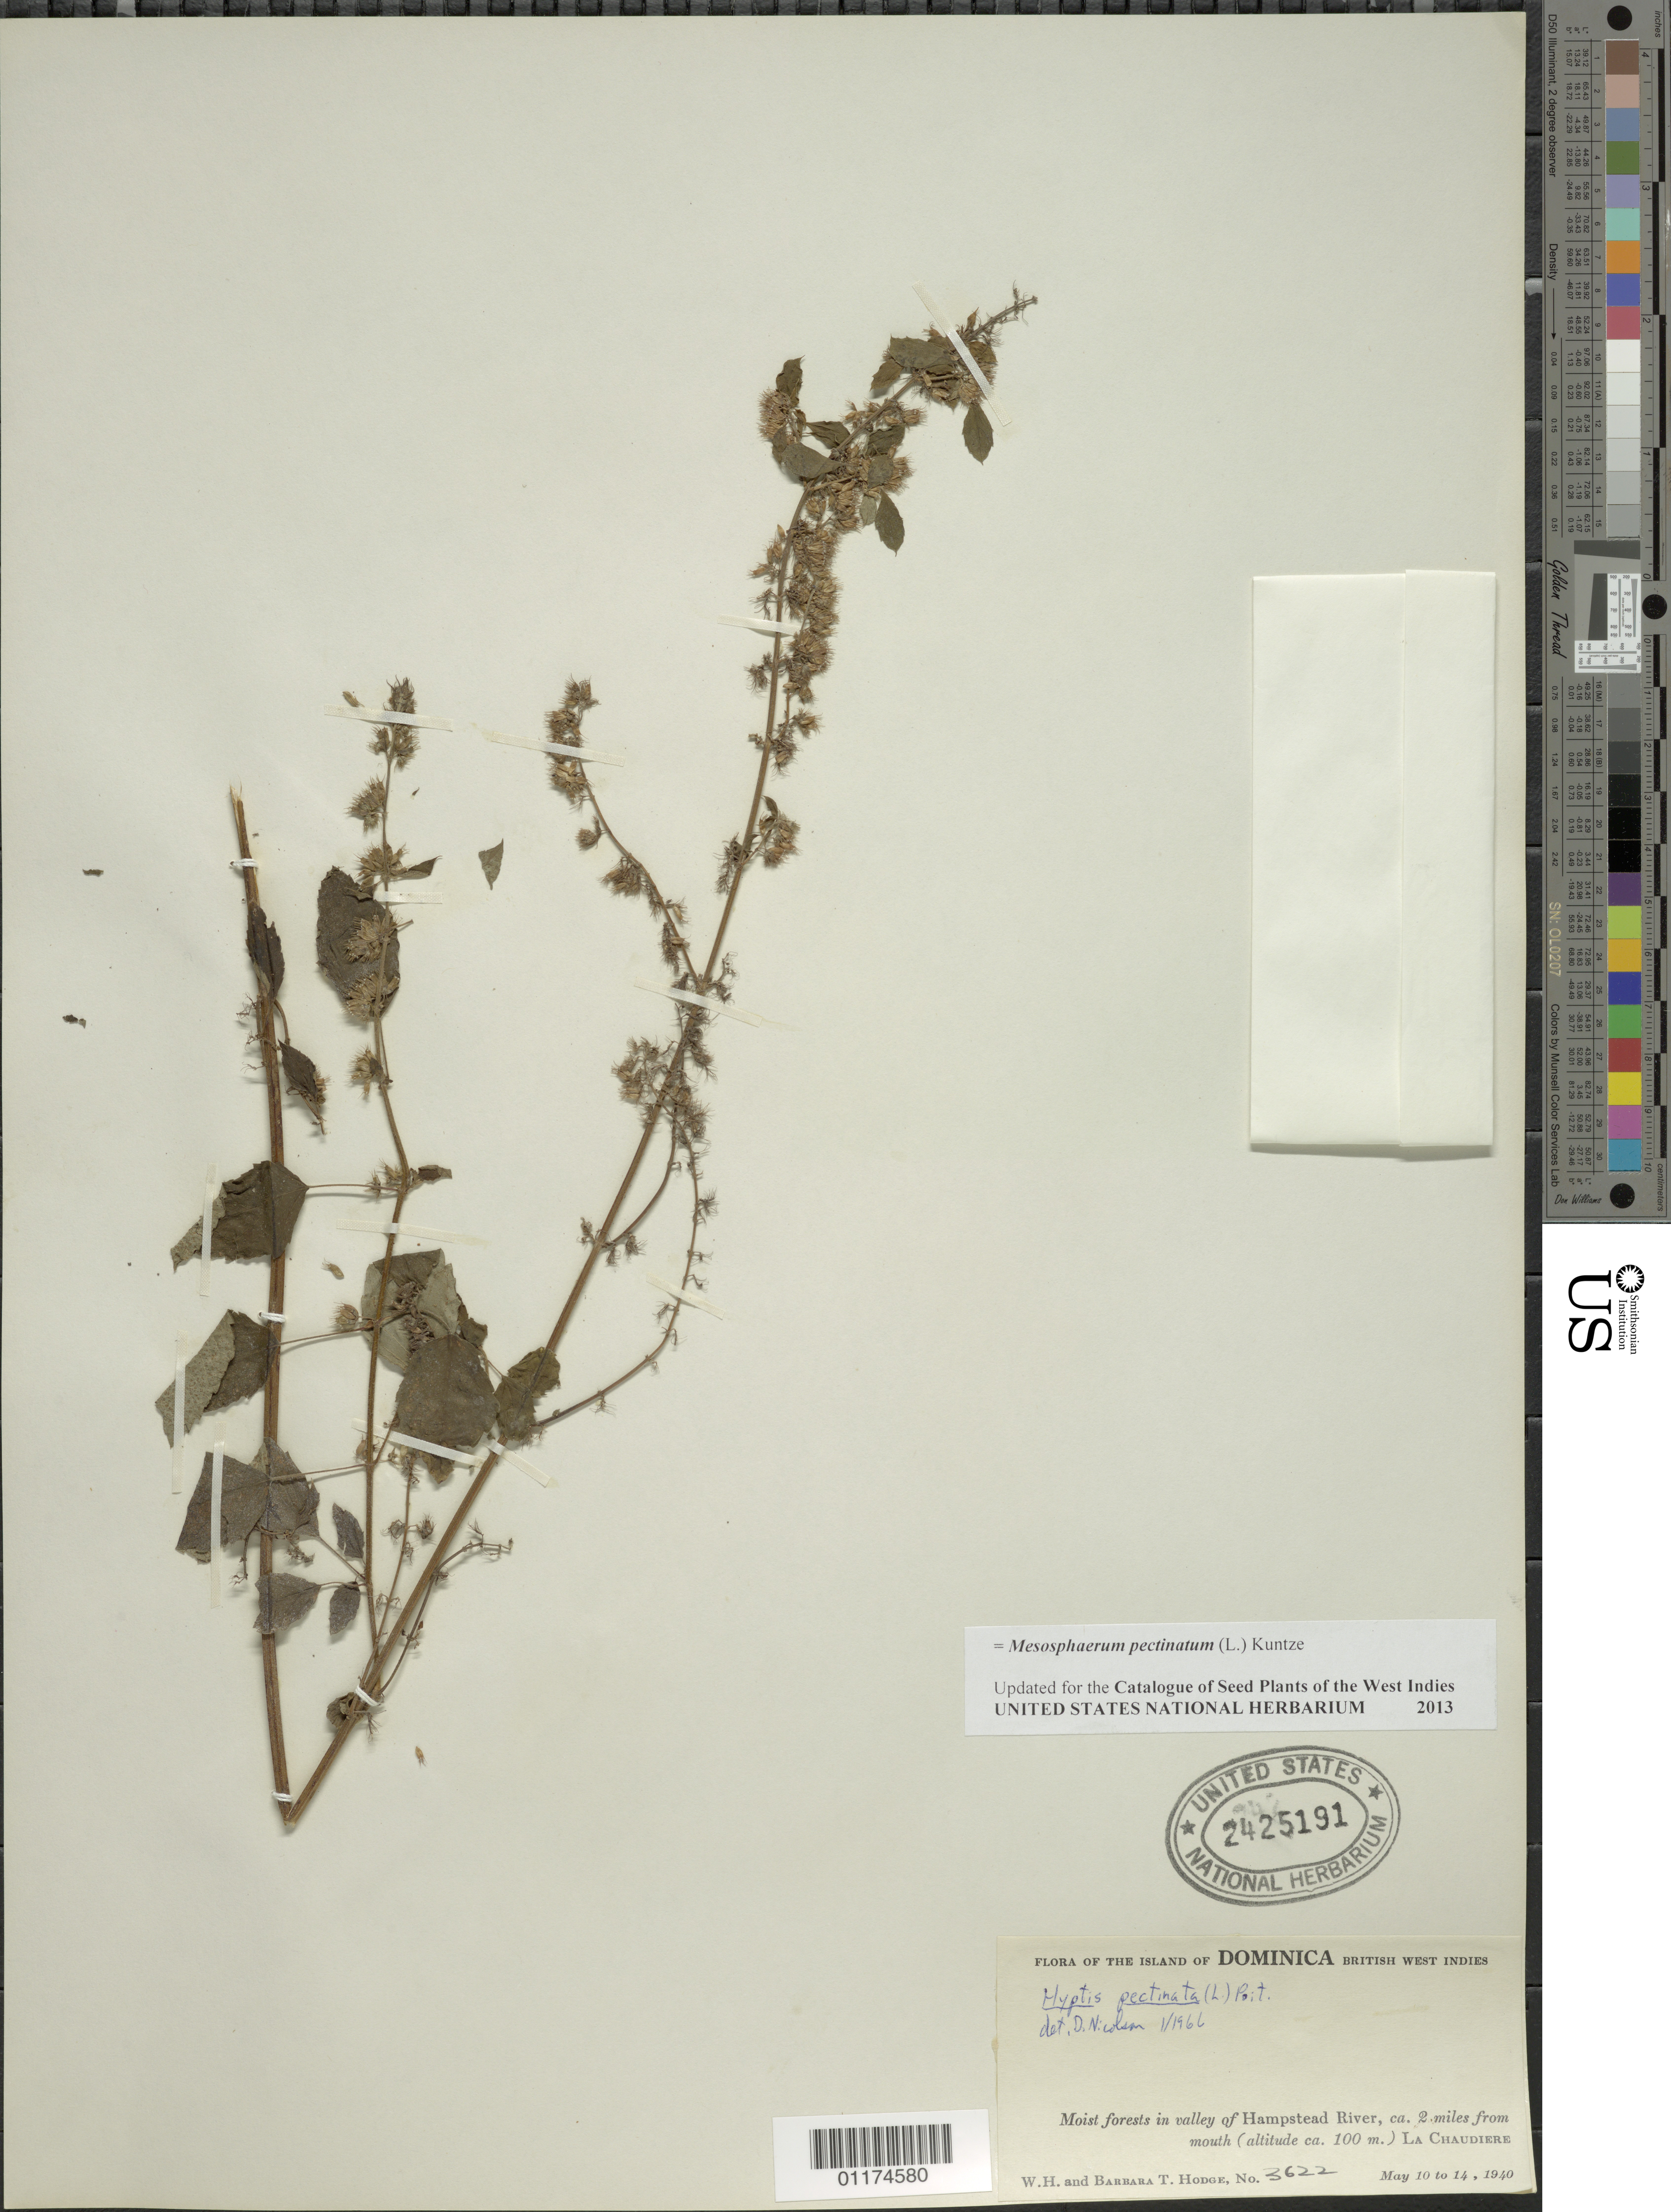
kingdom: Plantae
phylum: Tracheophyta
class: Magnoliopsida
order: Lamiales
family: Lamiaceae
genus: Mesosphaerum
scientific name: Mesosphaerum pectinatum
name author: (L.) Kuntze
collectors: W. Hodge & B. Hodge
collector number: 3622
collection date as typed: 10 May 1940 to 14 May 1940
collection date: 1940-05-10/1940-05-14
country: Dominica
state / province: St. Andrew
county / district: Hampstead Heights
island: Dominica I.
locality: Moist forests in valley of Hampstead River, ca. 2 miles from mouth. La Chaudiere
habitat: Moist forest.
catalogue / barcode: US 2425191